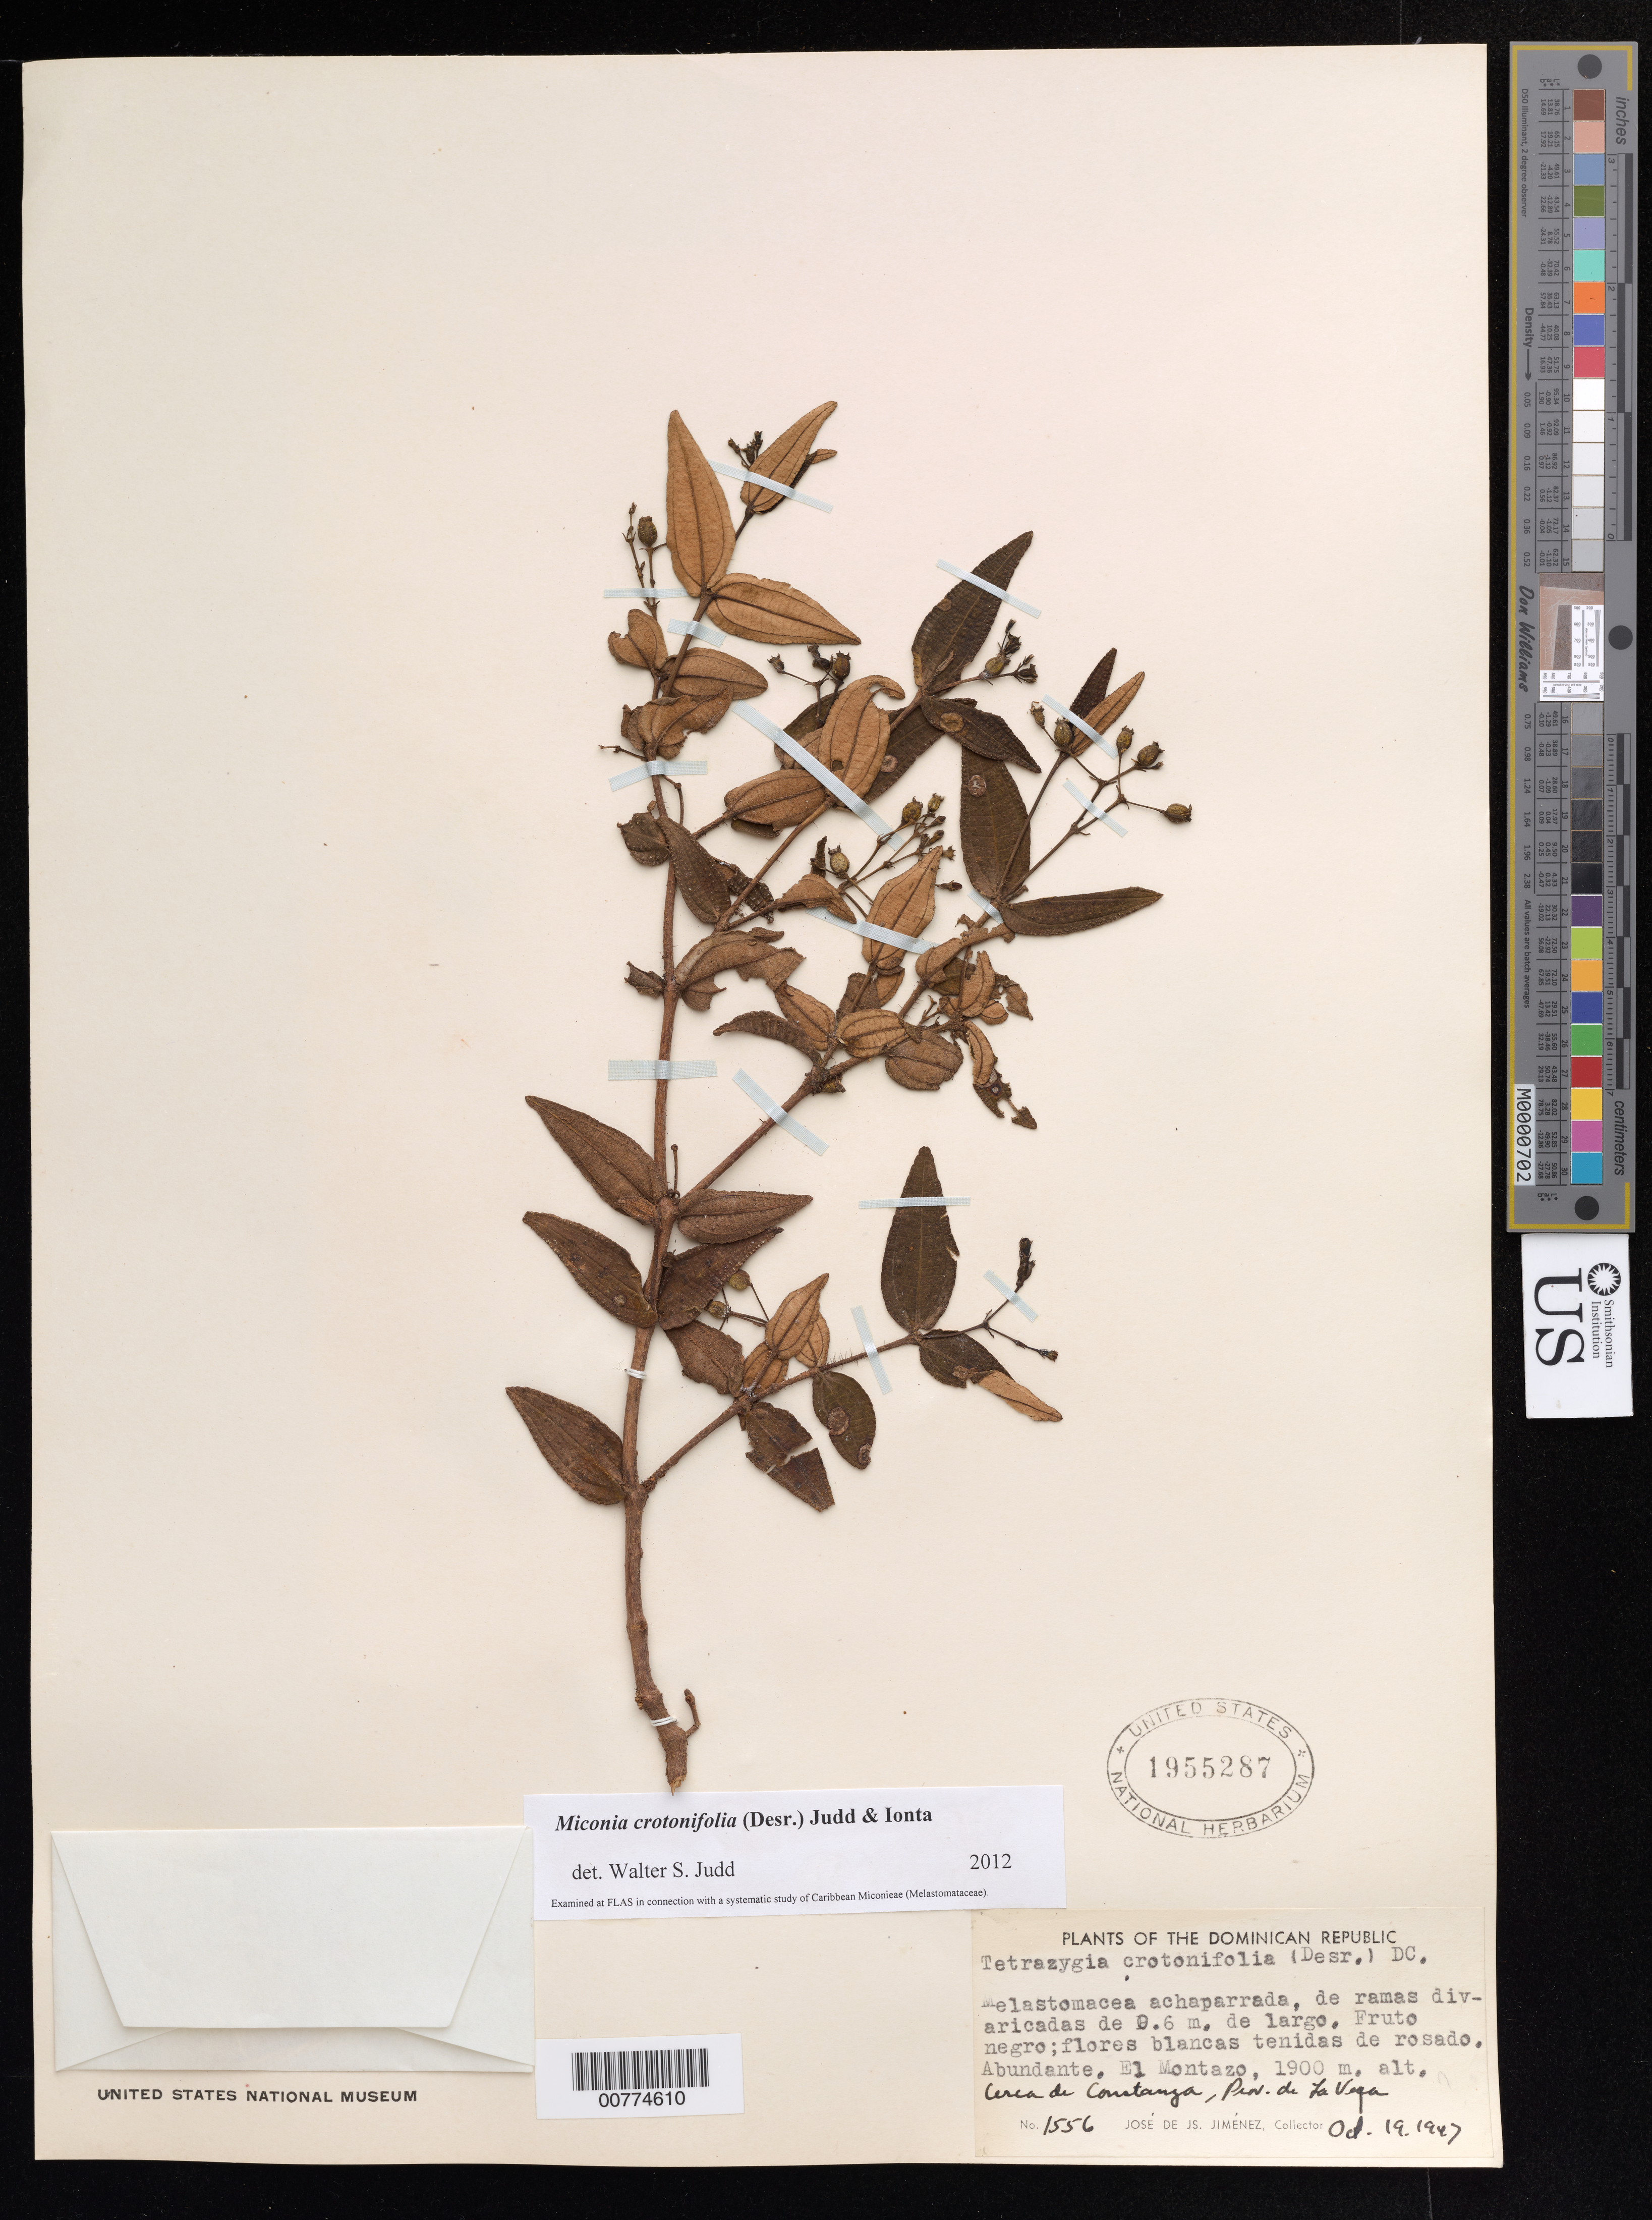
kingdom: Plantae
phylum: Tracheophyta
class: Magnoliopsida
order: Myrtales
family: Melastomataceae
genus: Miconia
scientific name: Miconia crotonifolia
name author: (Desr.) Judd & Ionta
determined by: Judd, Walter S.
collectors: J. J. Jiménez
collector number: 1556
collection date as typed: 19 Oct 1947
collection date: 1947-10-19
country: Dominican Republic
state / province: La Vega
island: Hispaniola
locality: El Montazo, close to Constanza.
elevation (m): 1900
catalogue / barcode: US 1955287